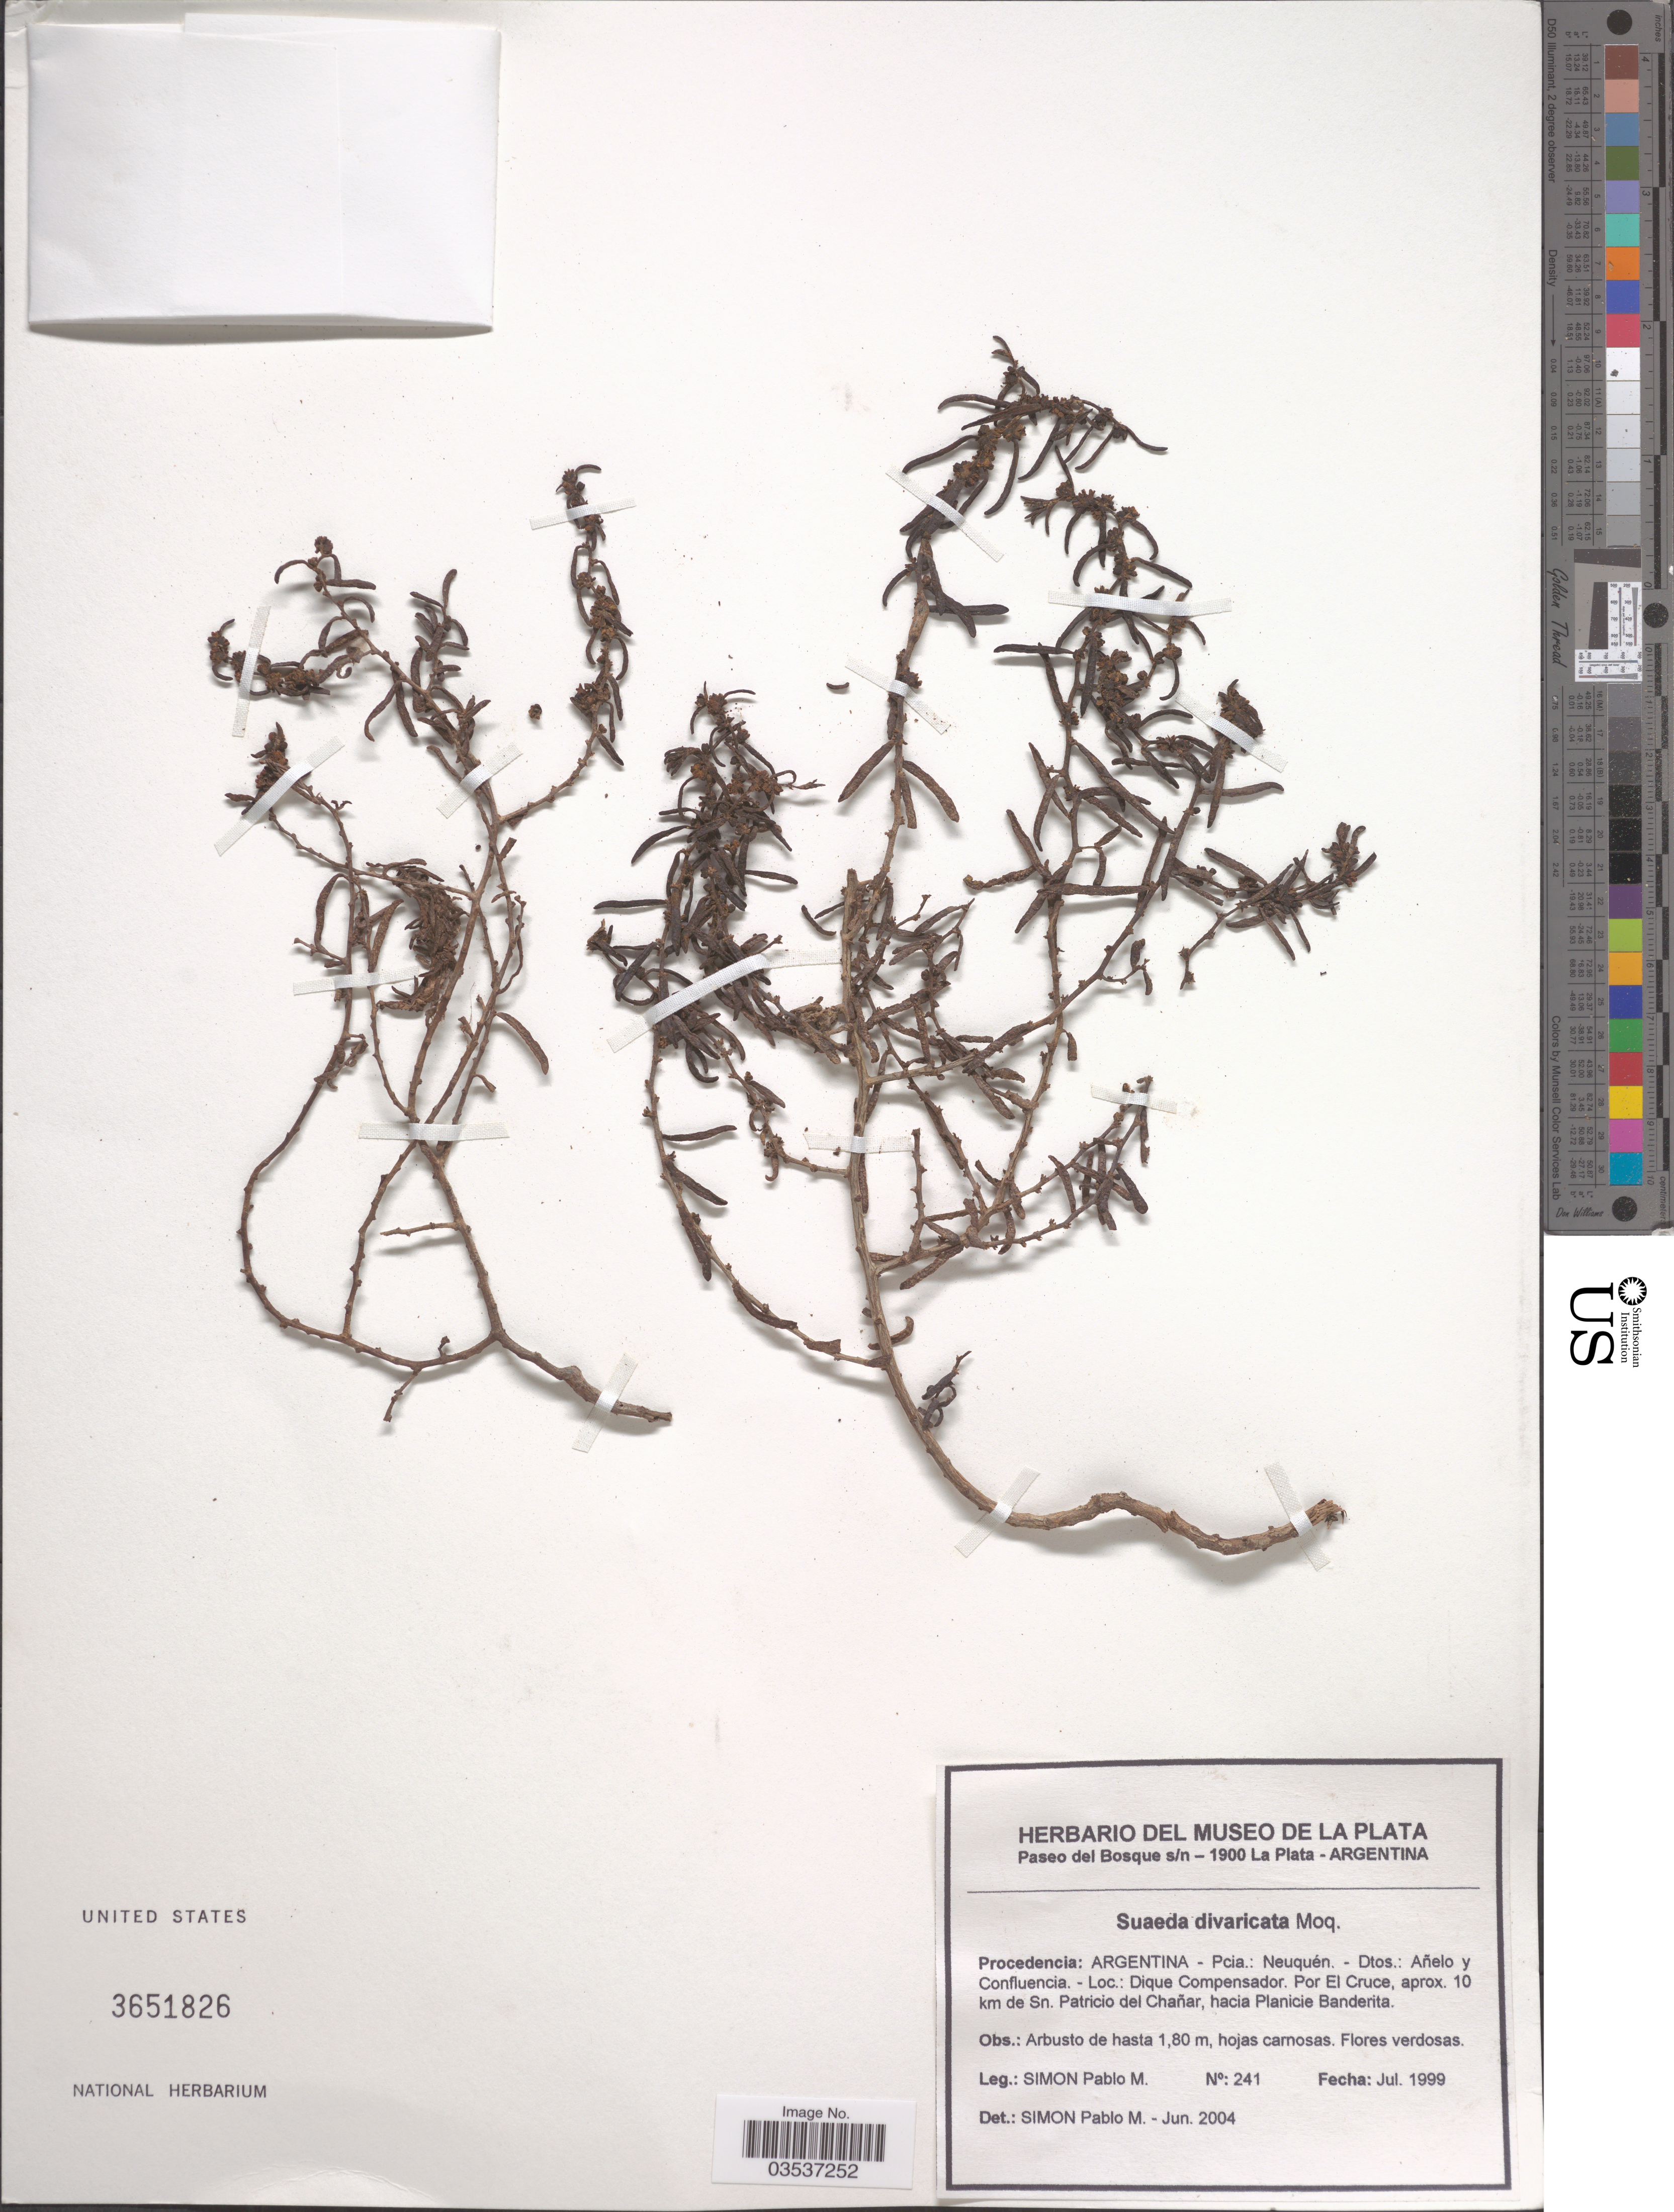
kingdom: Plantae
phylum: Tracheophyta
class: Magnoliopsida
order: Caryophyllales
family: Amaranthaceae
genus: Suaeda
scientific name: Suaeda divaricata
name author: Moq.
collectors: S. Pablo M.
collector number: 241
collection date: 1999-07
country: Argentina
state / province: Neuquen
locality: Procedencia: Pcia.: Neuquén.-Dtos.: Añelo y Confluencia. Dique Compensador. Por El Cruce, aprox. 10 km de Sn. Patricio del Chañar, hacia Planicie Banderita.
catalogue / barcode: US 3651826